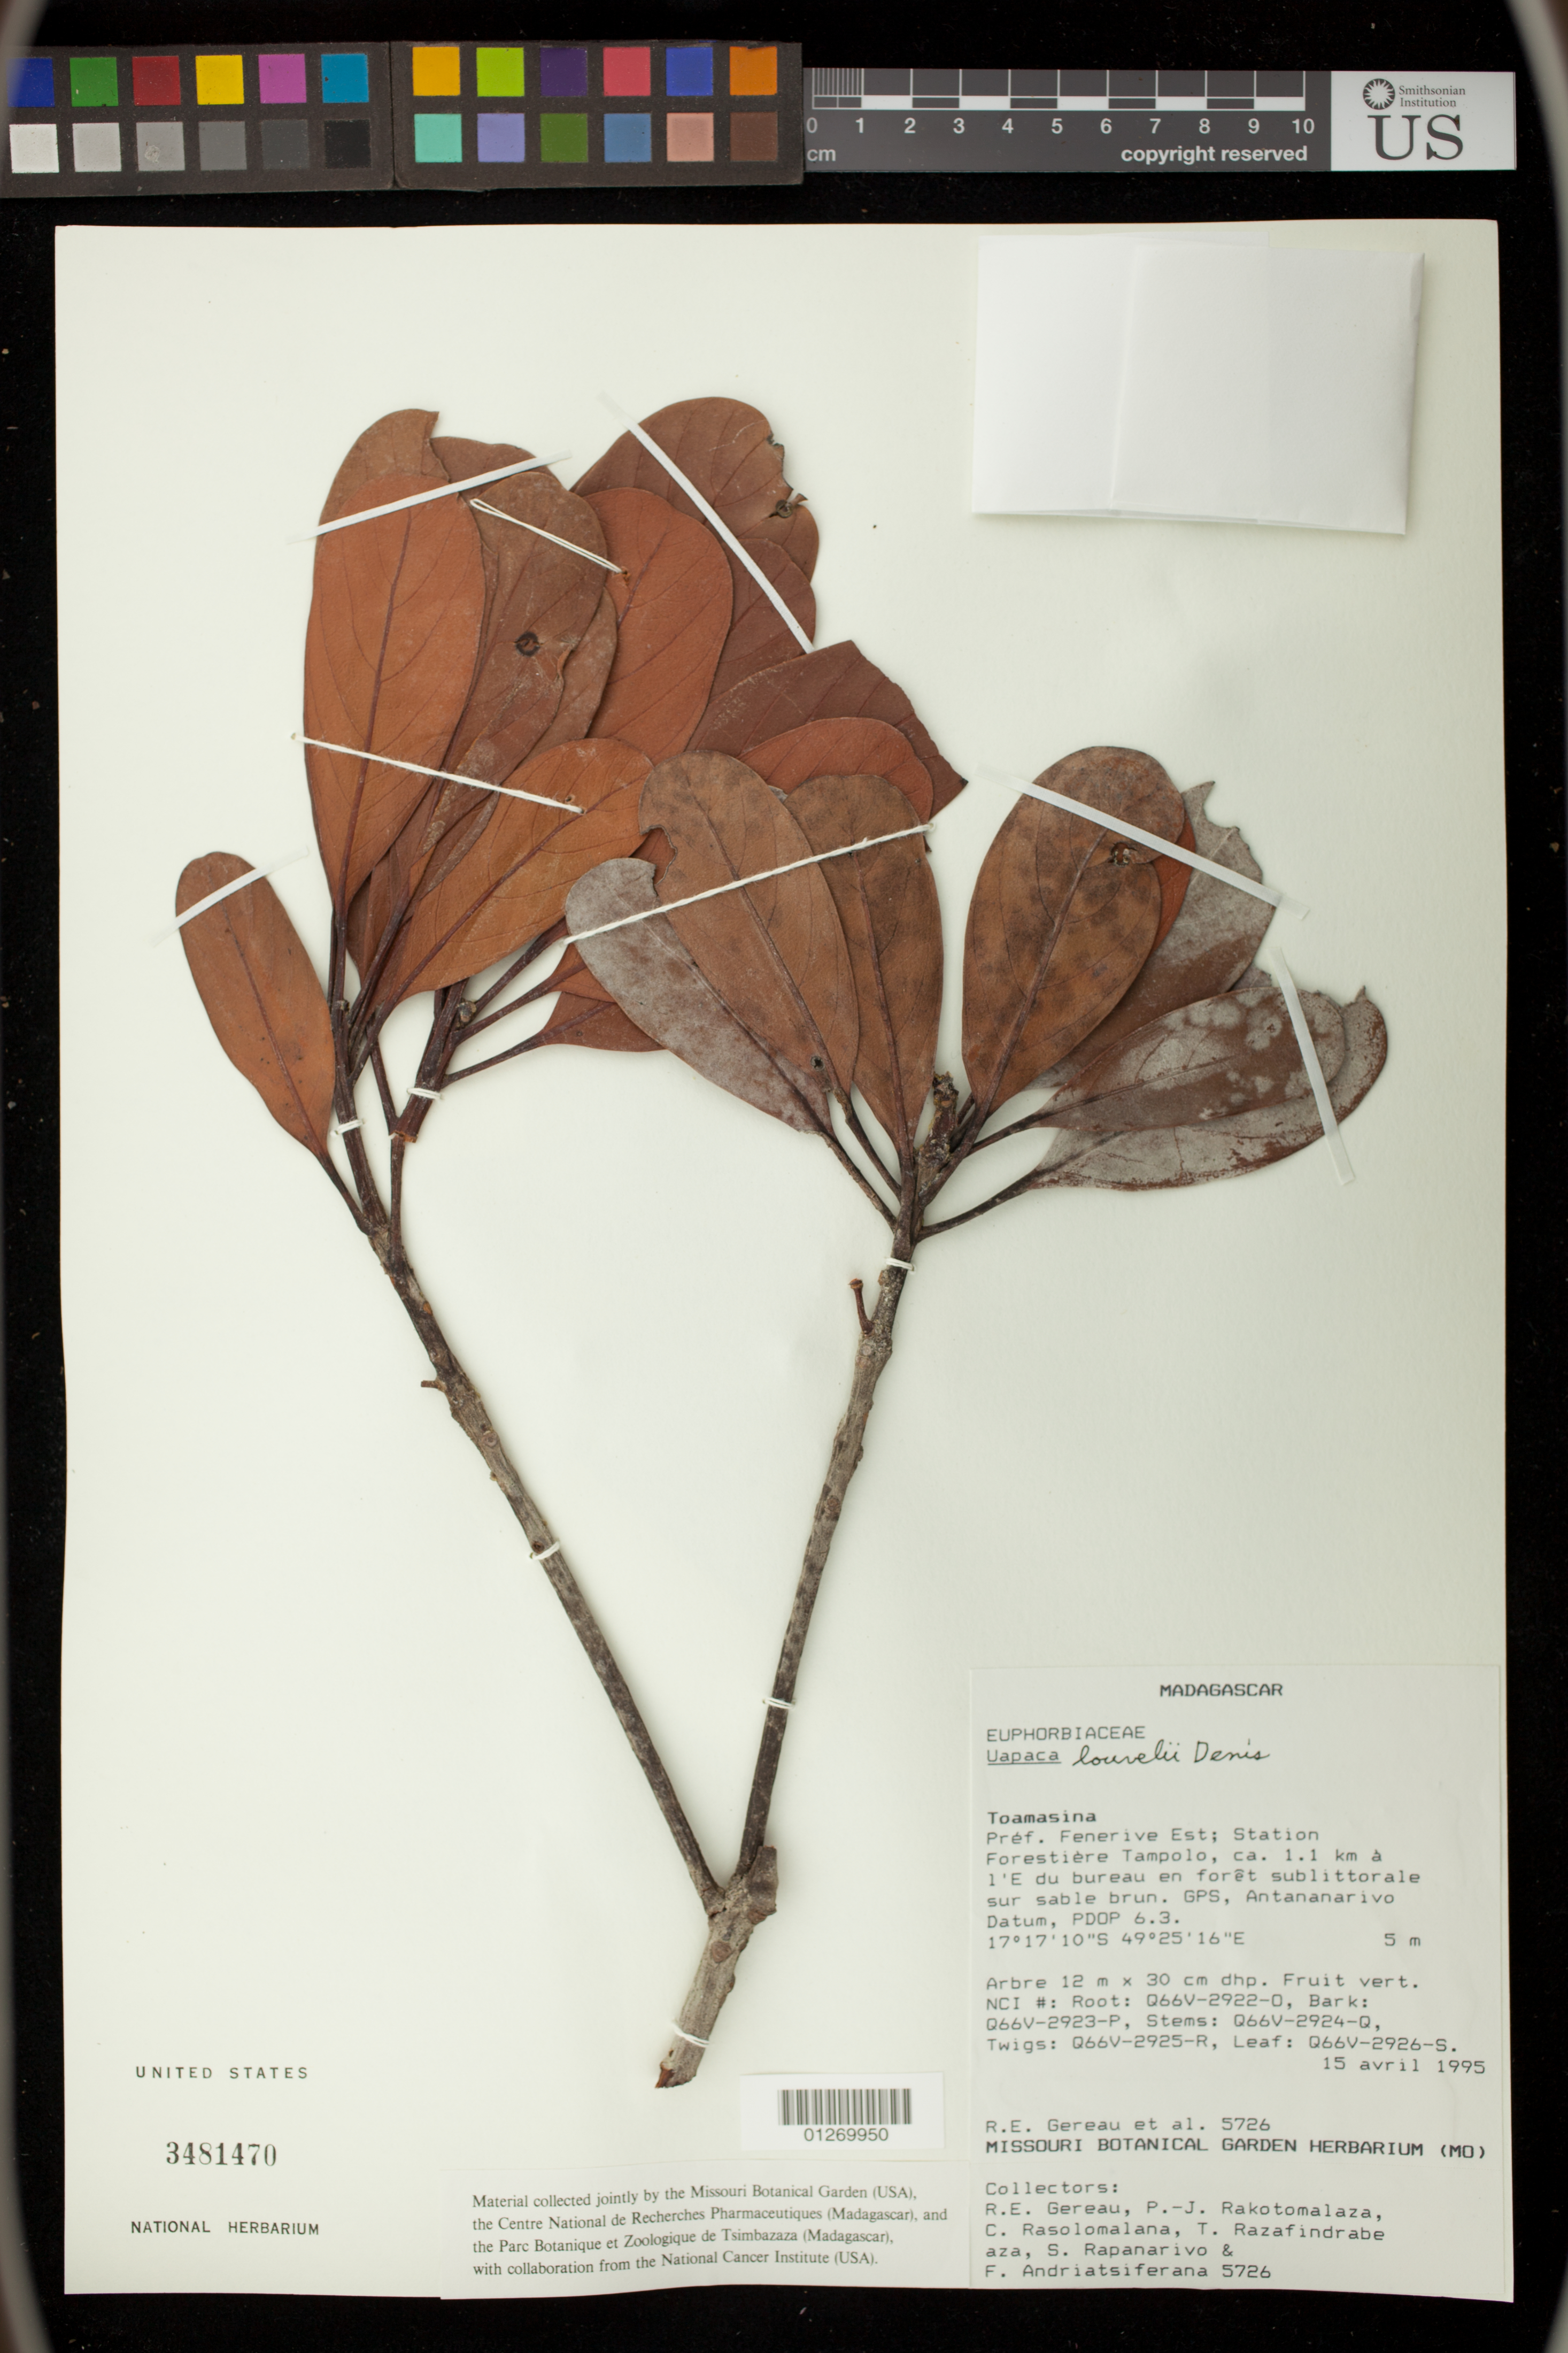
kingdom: Plantae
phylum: Tracheophyta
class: Magnoliopsida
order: Malpighiales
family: Phyllanthaceae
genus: Uapaca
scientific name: Uapaca thouarsii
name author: Baill.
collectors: R. Gereau, P. J. Rakotomalaza, C. Rasolomalana, H. Razafindrabe, S. Rapanarivo & F. Andriatsiferana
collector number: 5726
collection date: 1995-04-15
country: Madagascar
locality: Toamasina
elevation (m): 5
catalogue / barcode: US 3481470